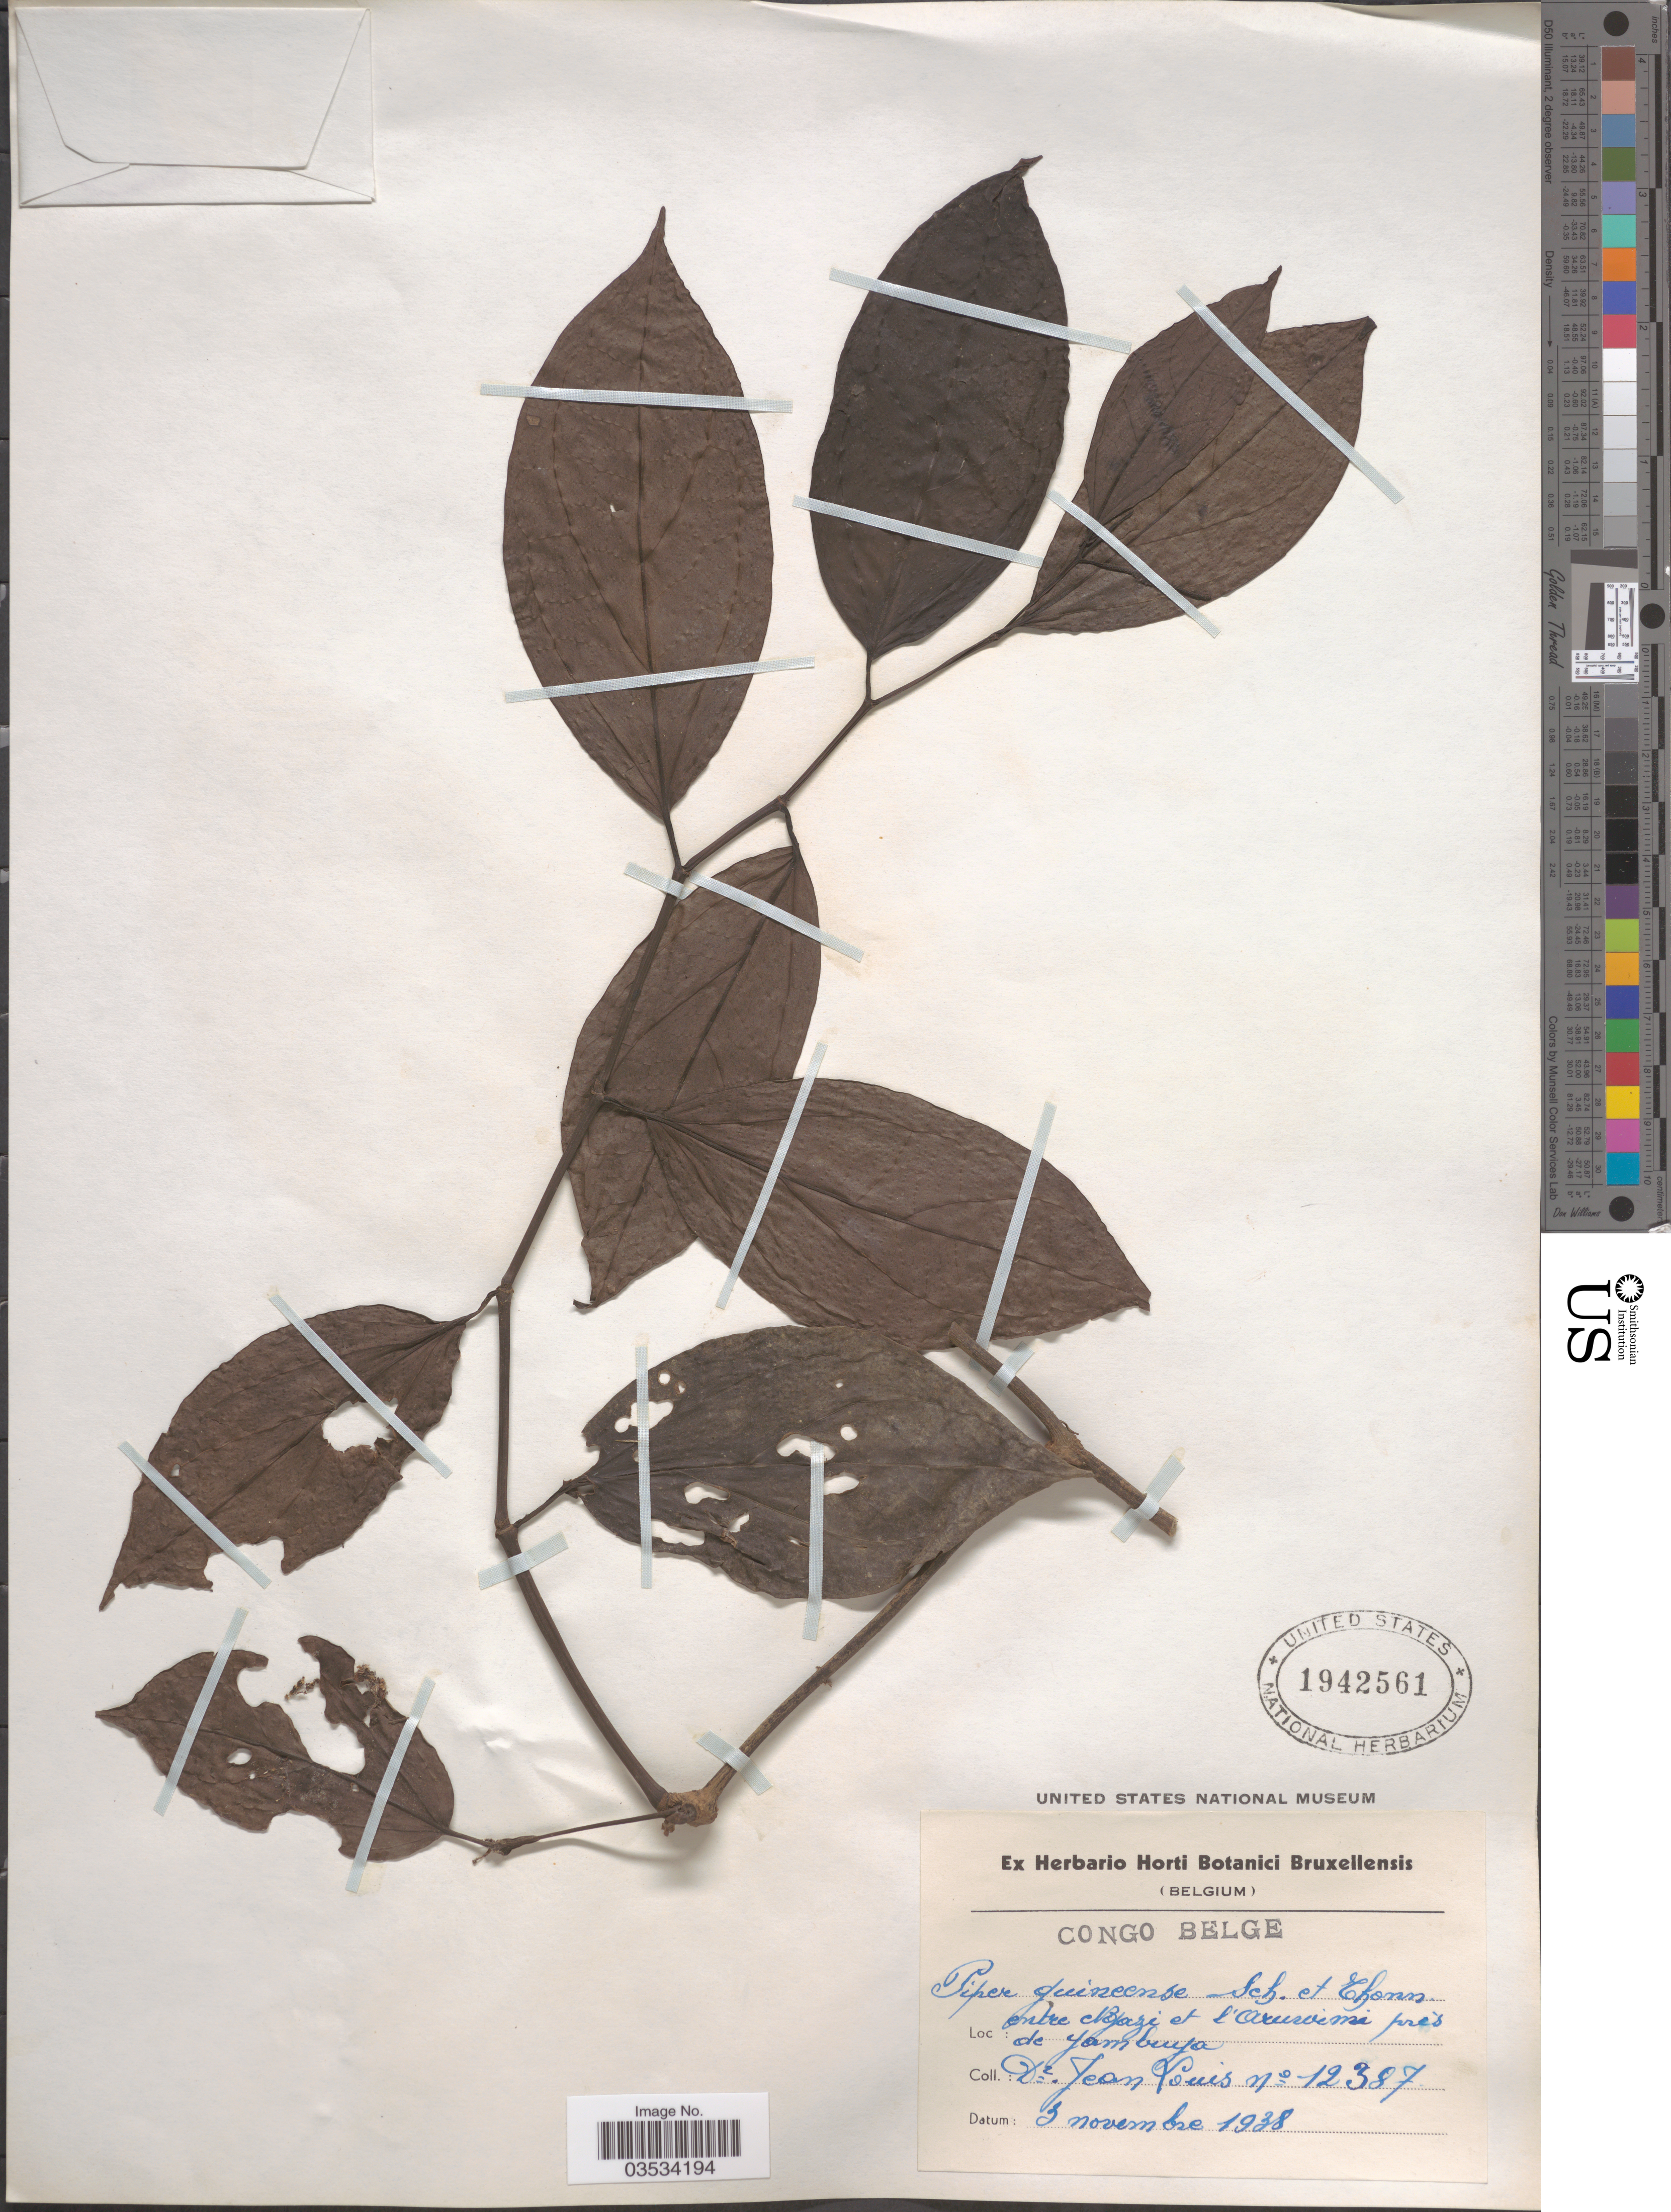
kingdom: Plantae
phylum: Tracheophyta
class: Magnoliopsida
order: Piperales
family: Piperaceae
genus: Piper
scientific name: Piper guineense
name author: Schumach. & Thonn.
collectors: J. Louis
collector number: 12387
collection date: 1938-11-03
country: Congo, Democratic Republic of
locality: Congo Belge. Entre Bazi et l'Aruwimi près de Yambuya.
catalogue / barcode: US 1942561